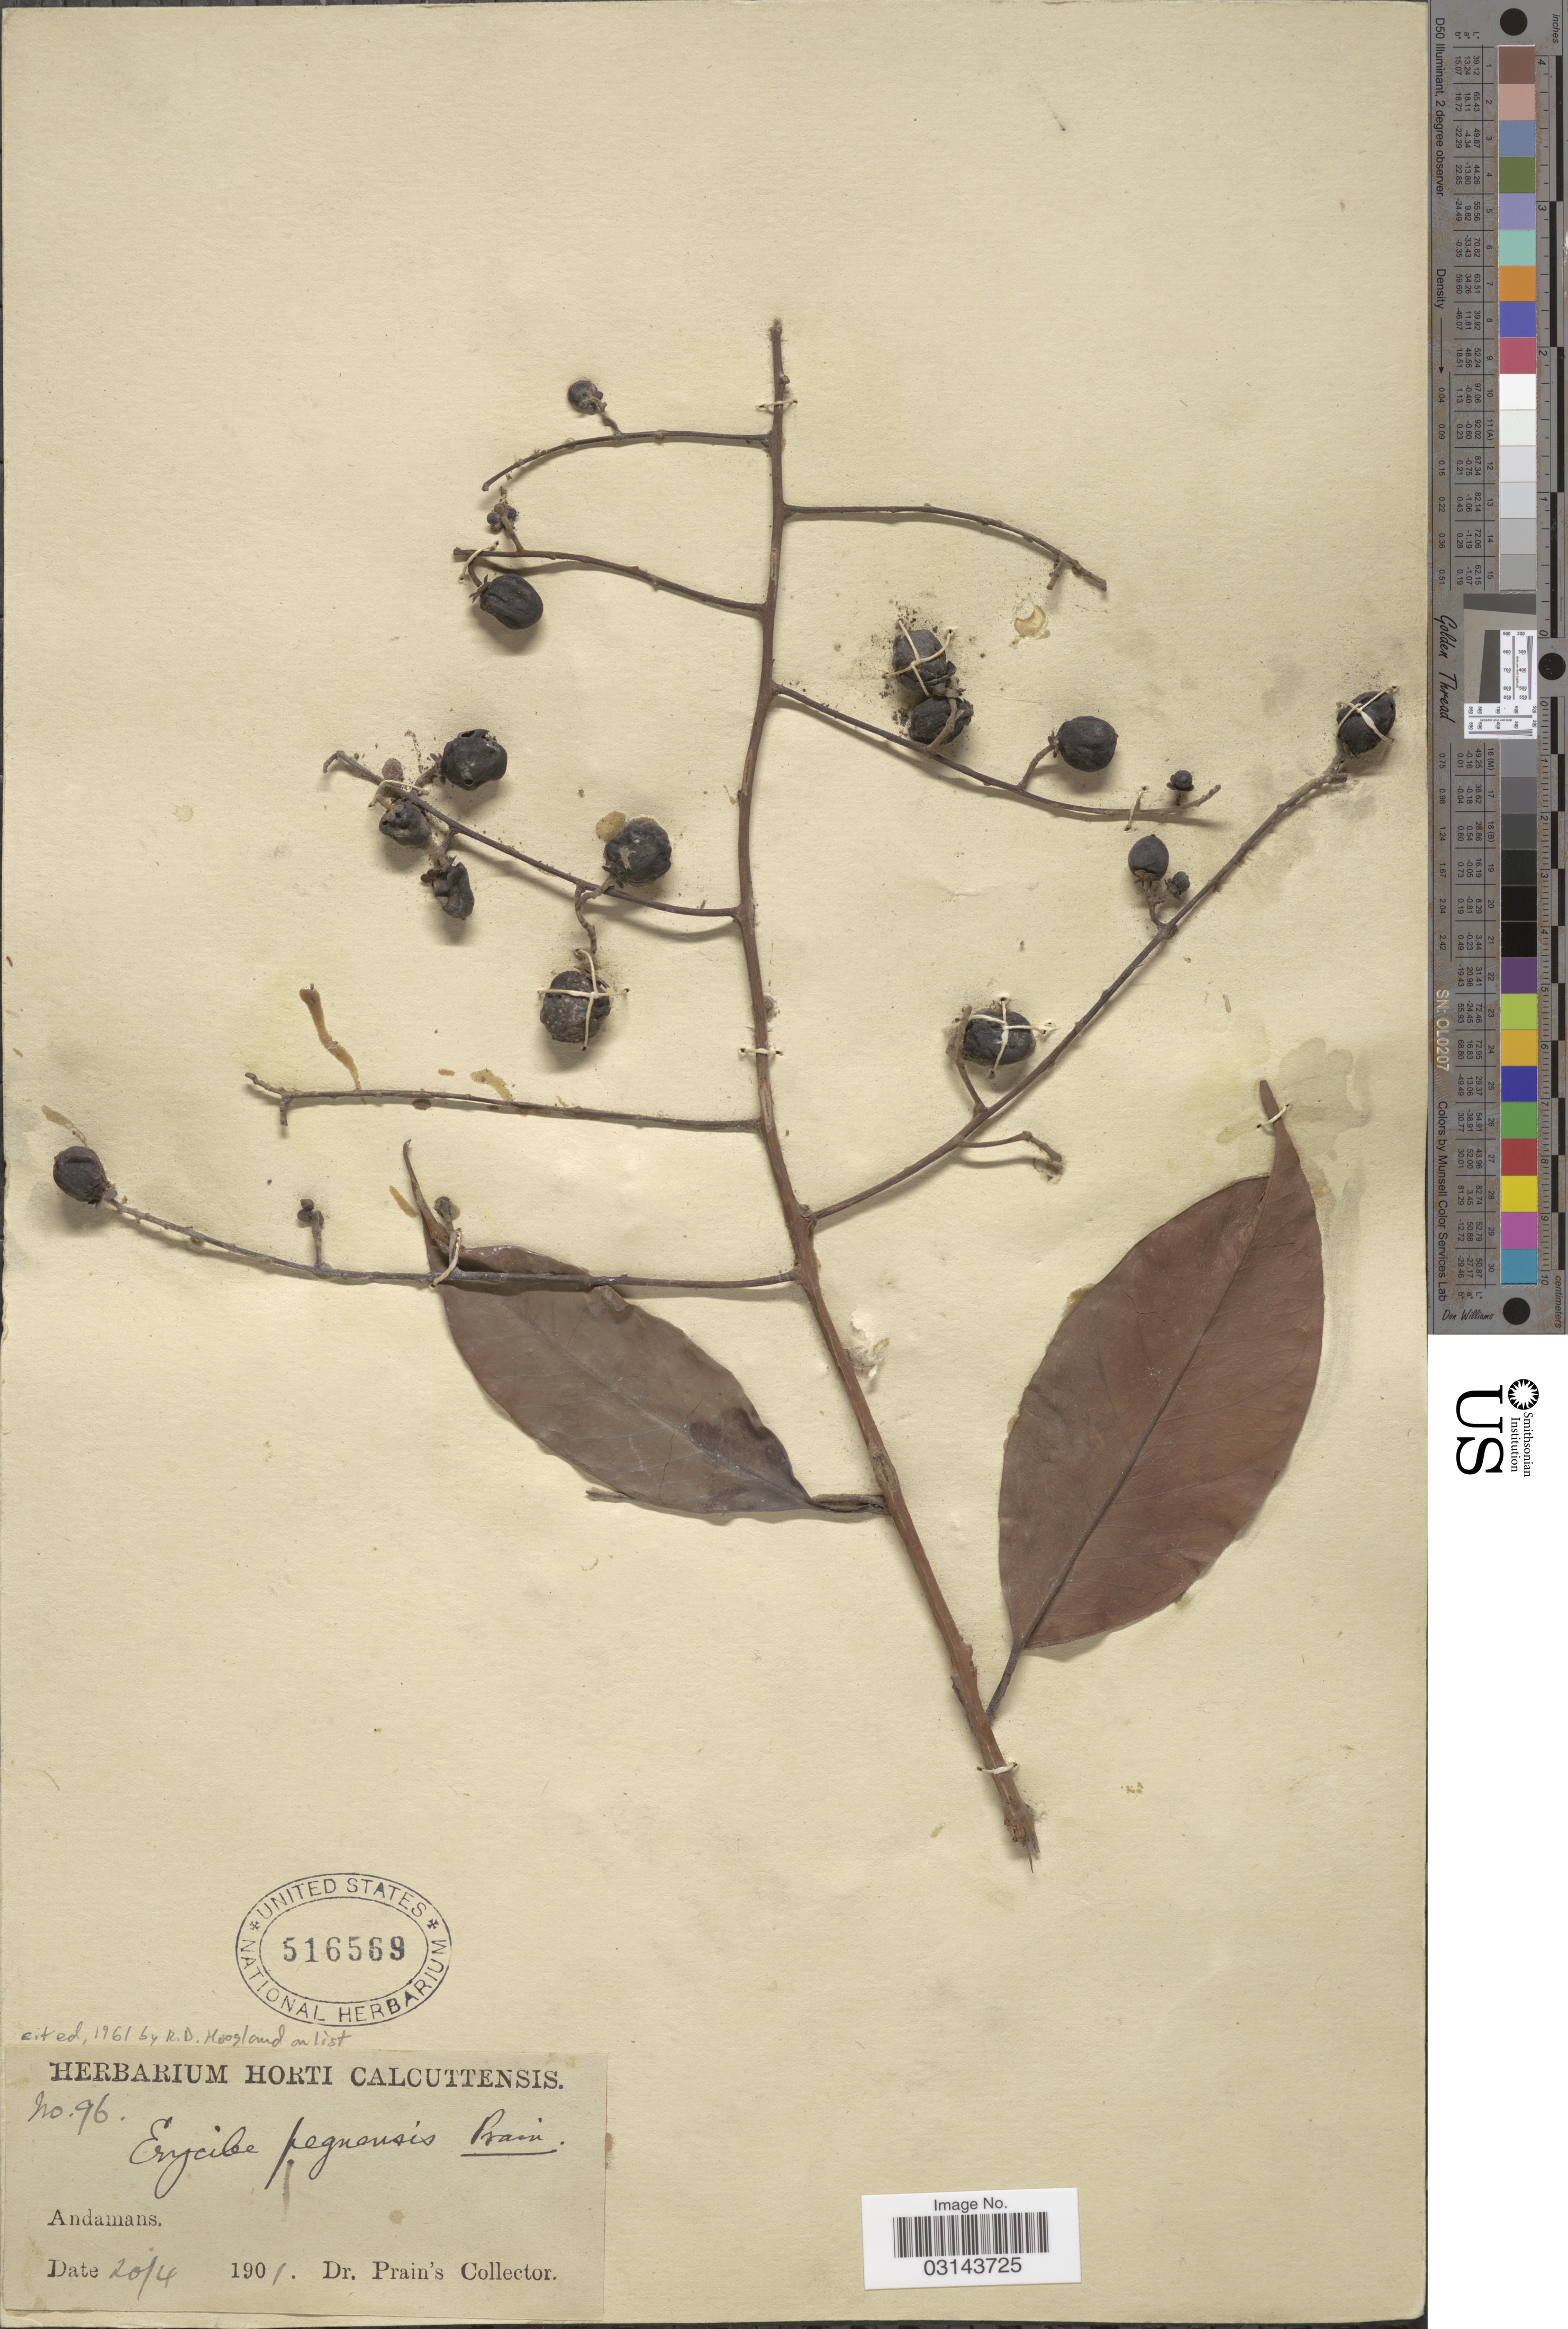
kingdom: Plantae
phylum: Tracheophyta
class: Magnoliopsida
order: Solanales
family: Convolvulaceae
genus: Erycibe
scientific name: Erycibe peguensis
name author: Prain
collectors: Dr. Prain's collector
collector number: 96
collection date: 1901-04-20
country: India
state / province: Andaman and Nicobar Islands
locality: Andamans.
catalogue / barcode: US 516569